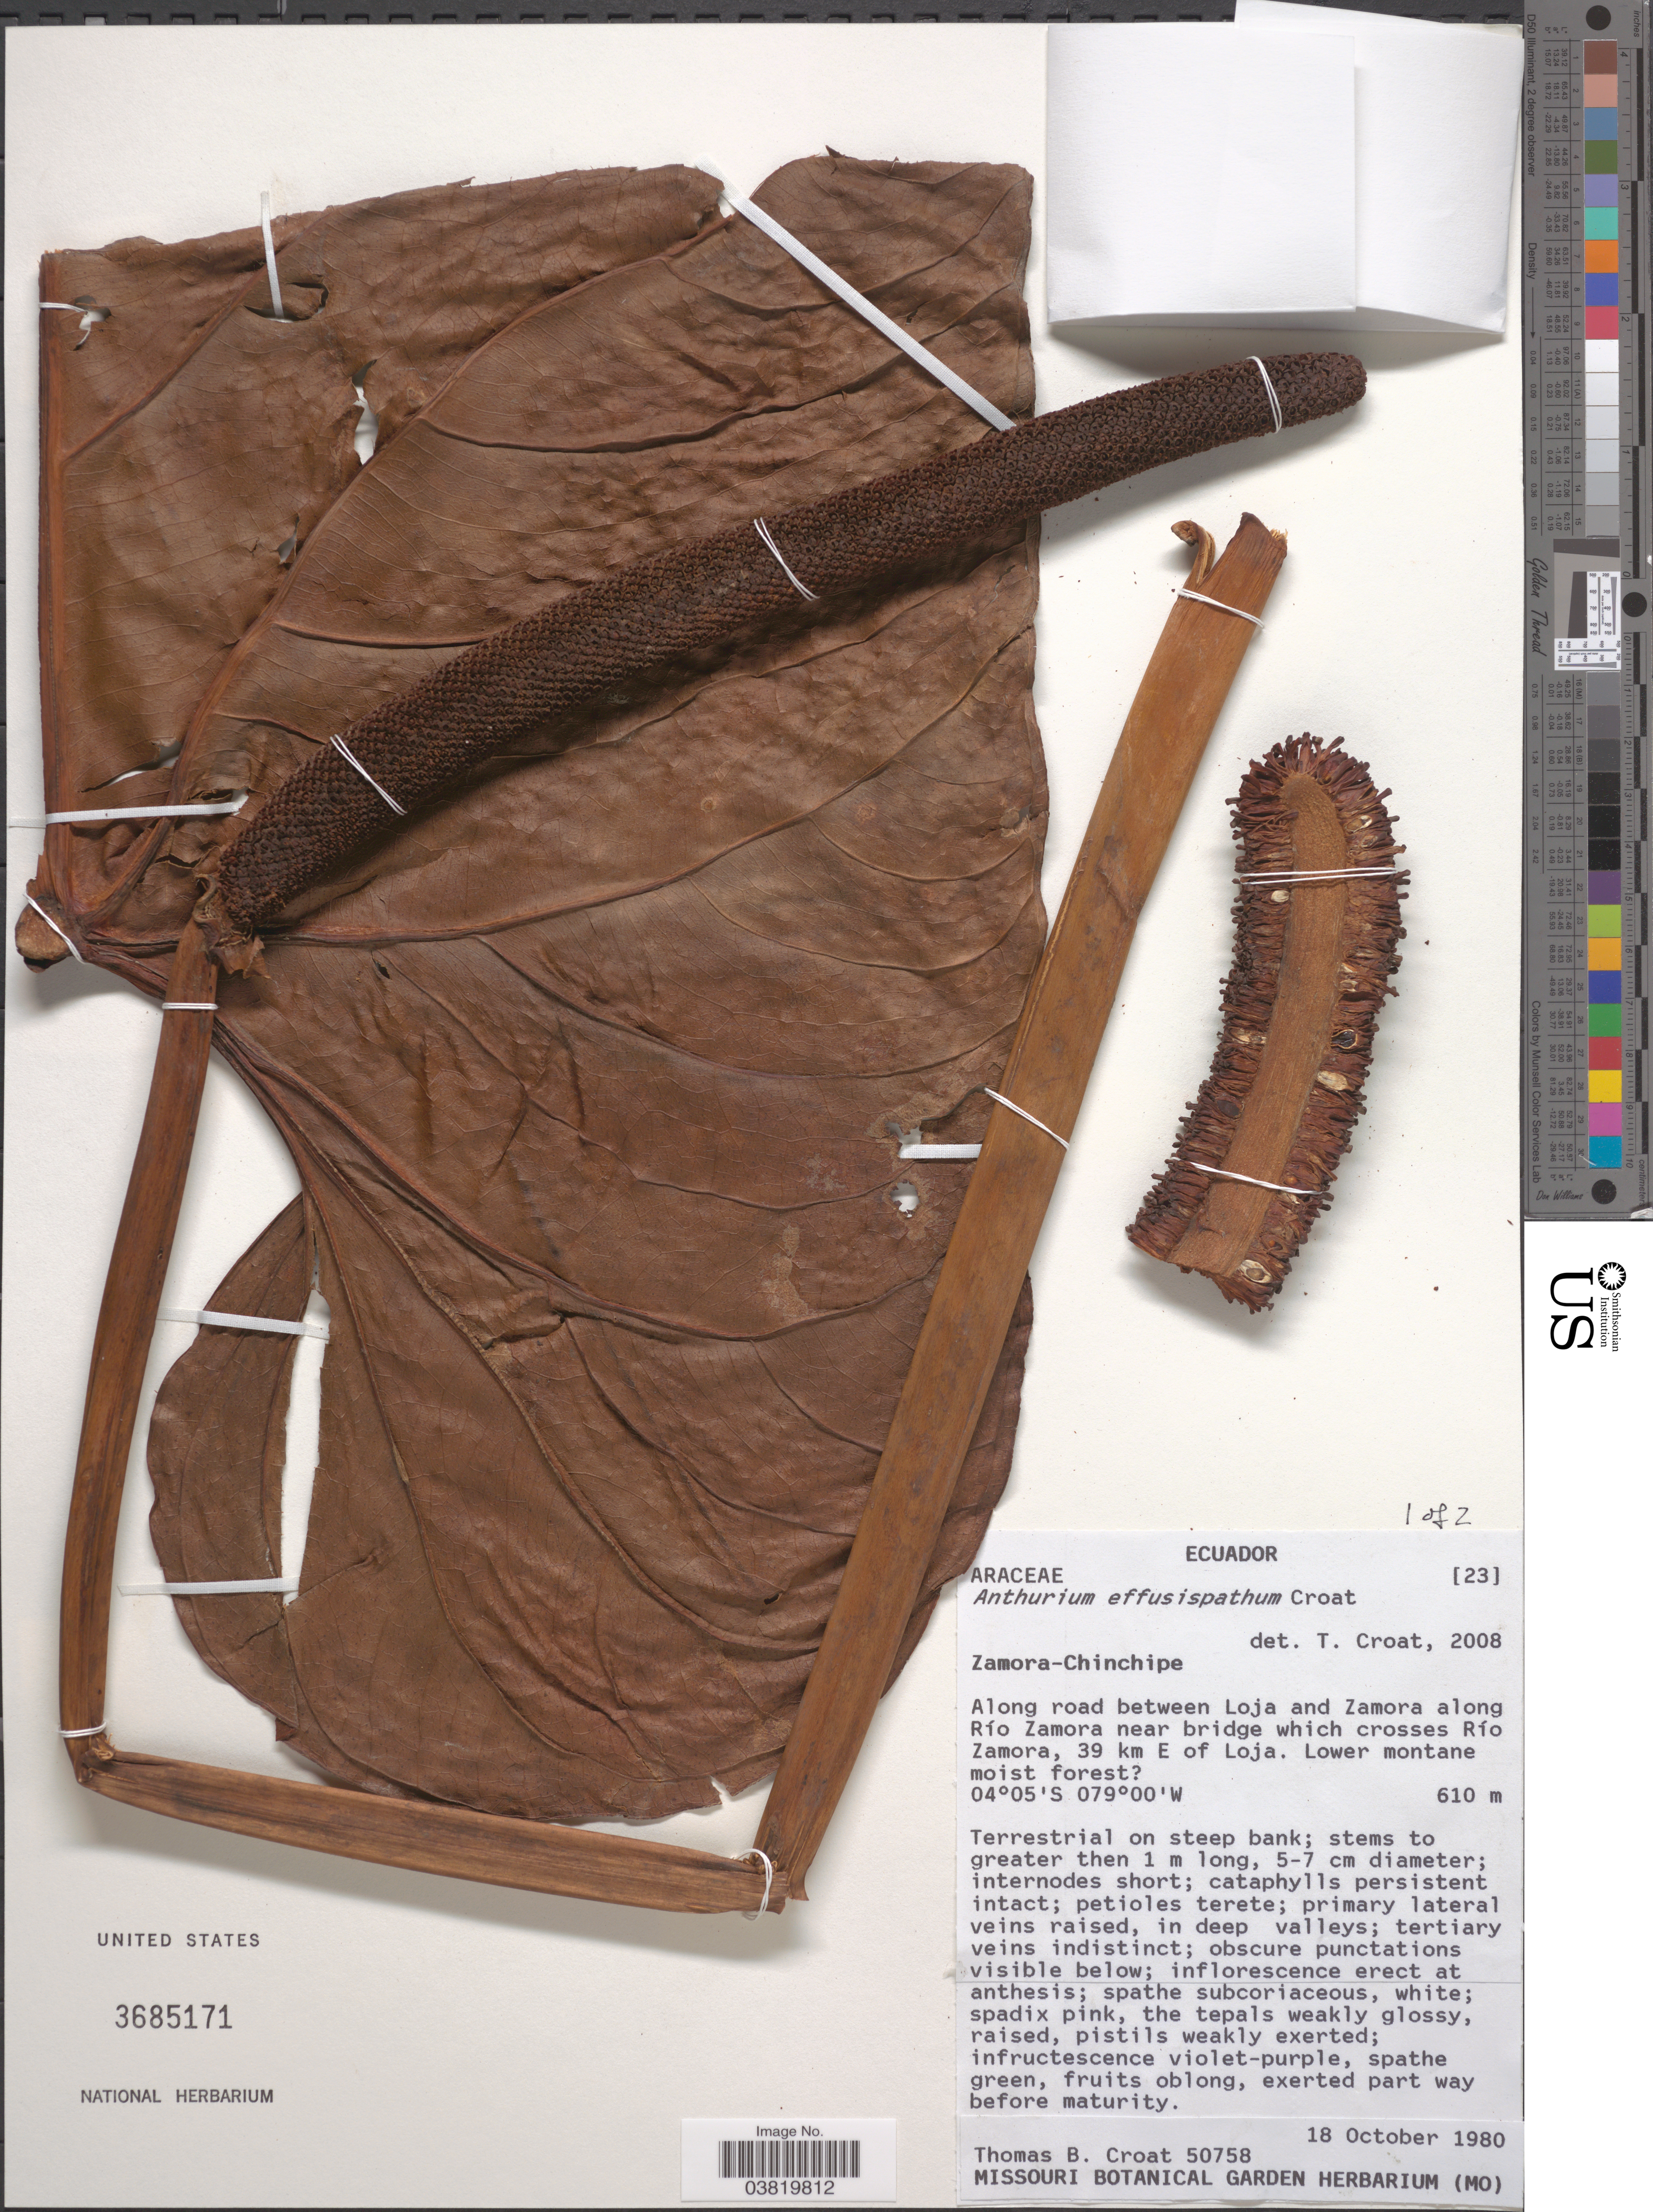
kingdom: Plantae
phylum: Tracheophyta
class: Liliopsida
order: Alismatales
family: Araceae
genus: Anthurium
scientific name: Anthurium effusispathum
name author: Croat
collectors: T. B. Croat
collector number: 50758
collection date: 1980-10-18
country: Ecuador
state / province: Zamora-Chinchipe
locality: Along road between Loja and Zamora along Río Zamora near bridge which crosses Río Zamora, 39 km E of Loja.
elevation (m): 610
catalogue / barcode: US 3685171